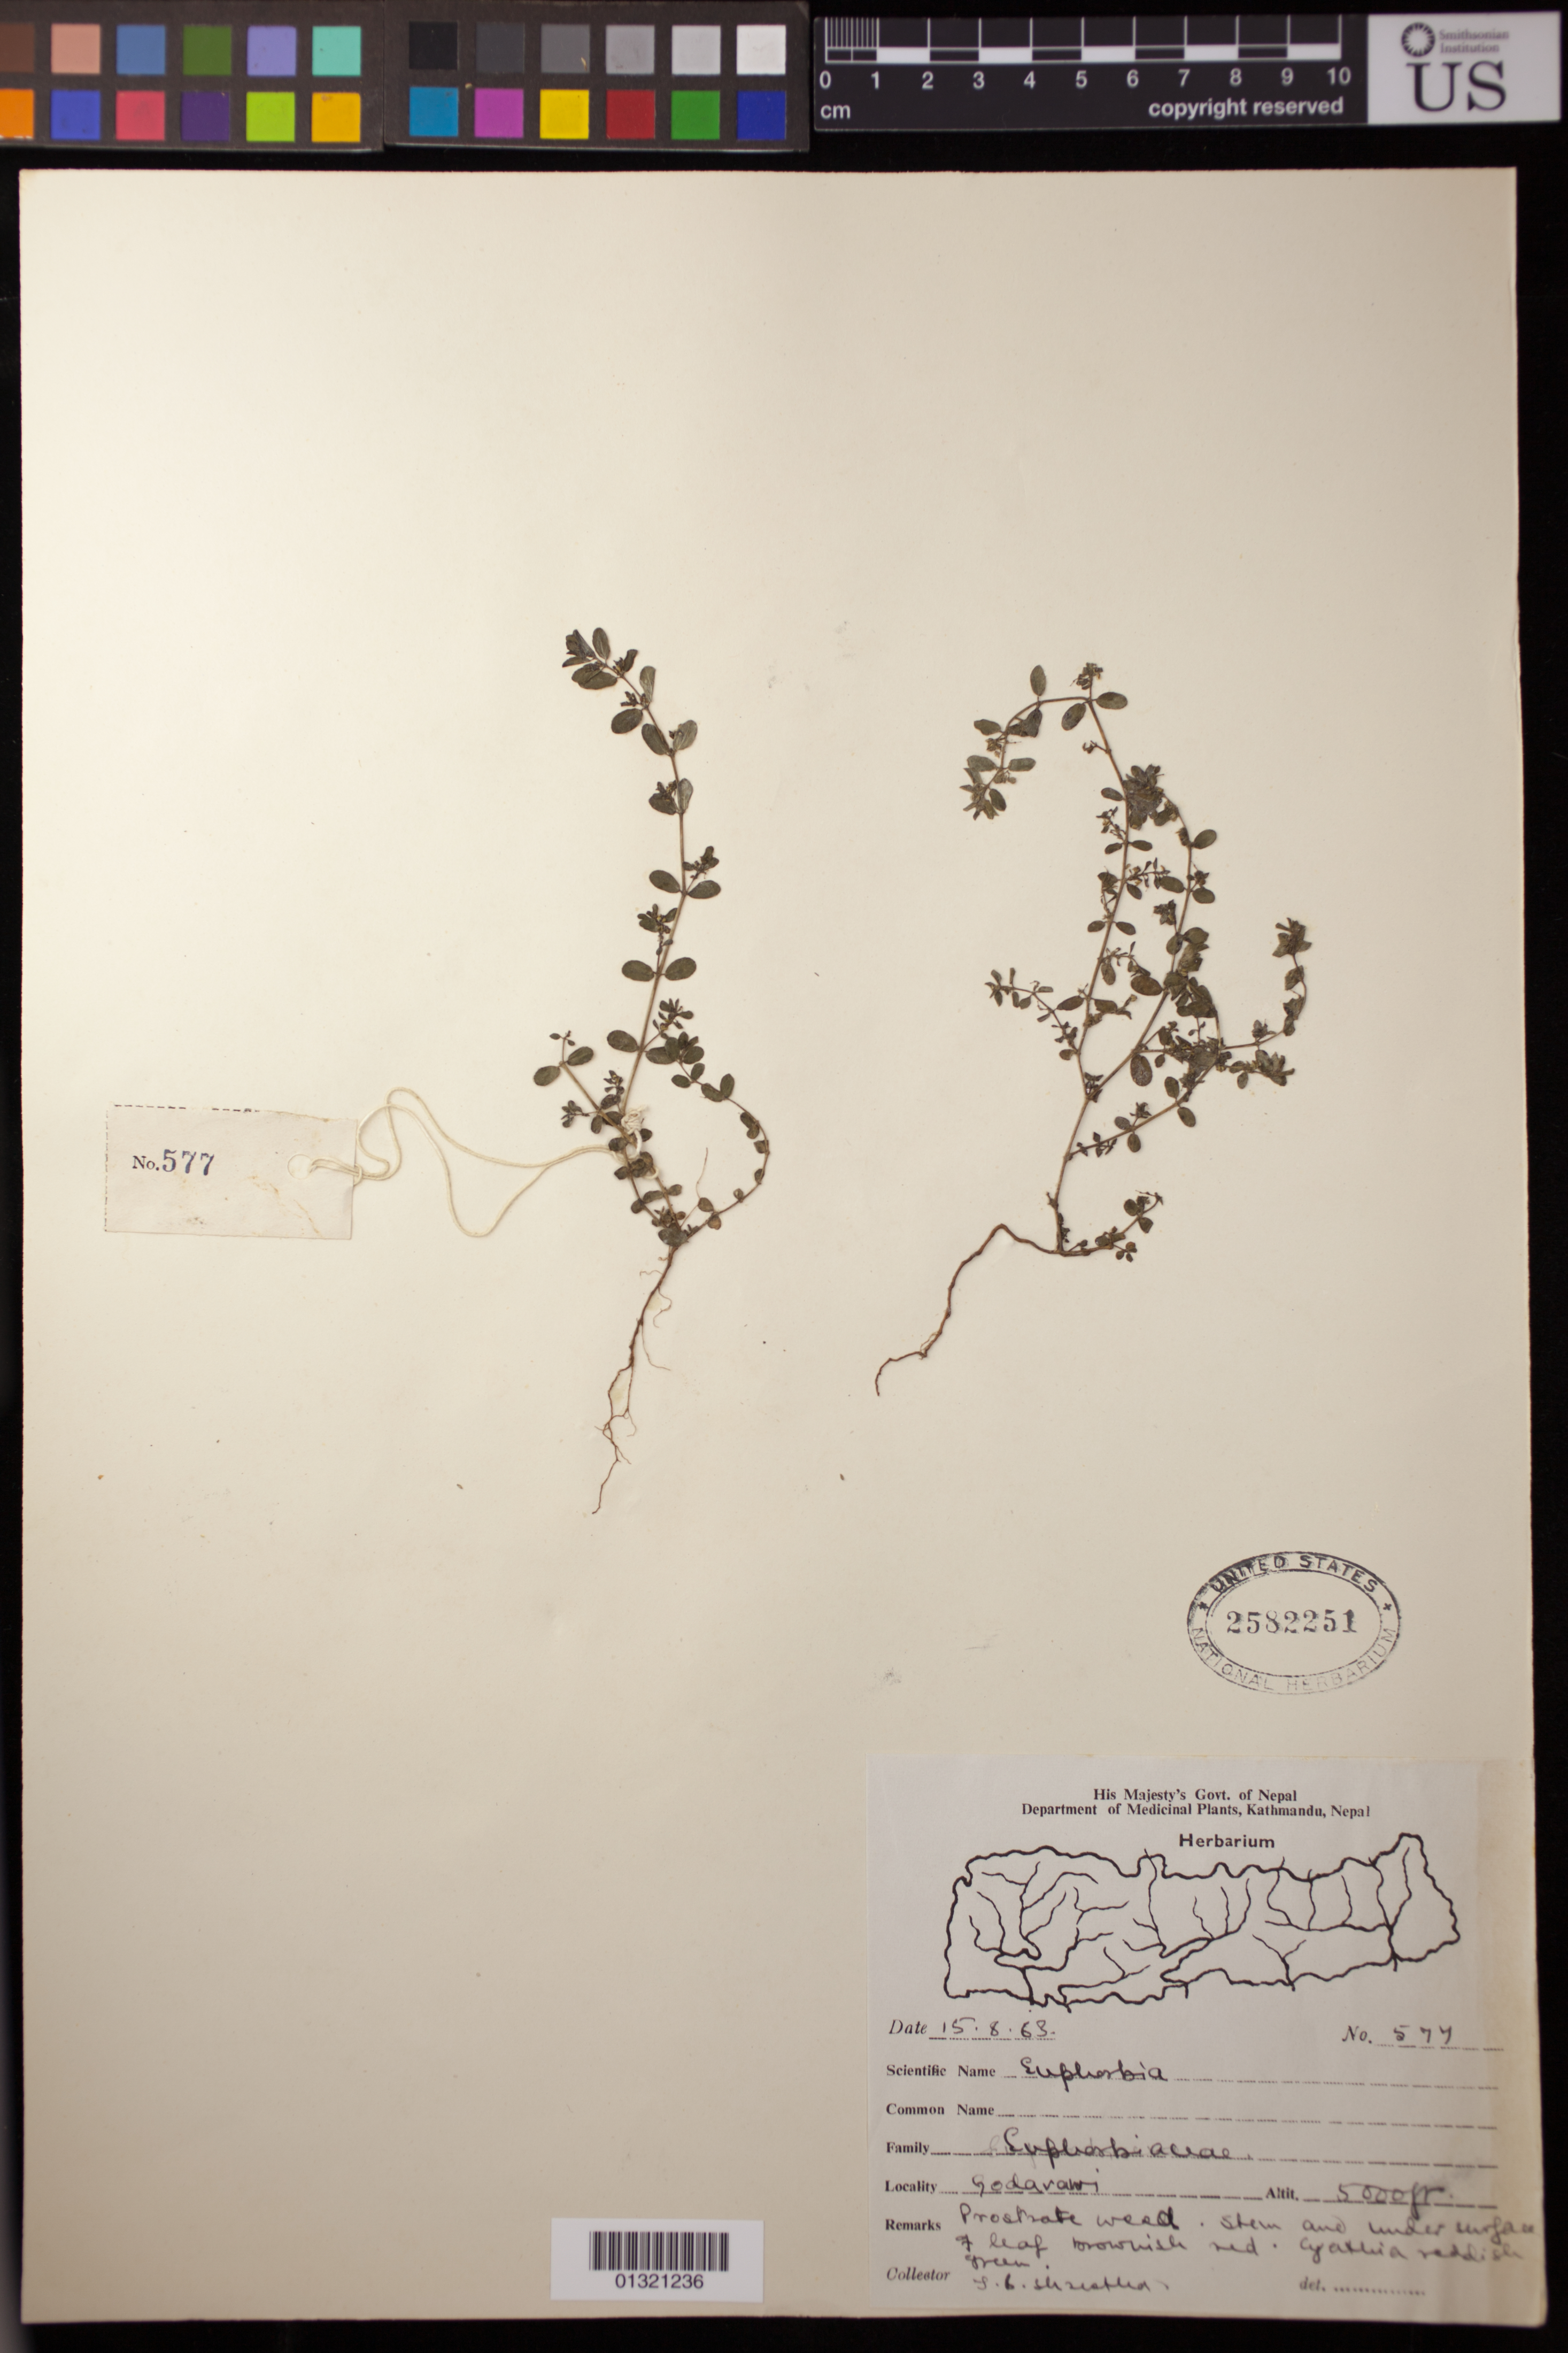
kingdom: Plantae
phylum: Tracheophyta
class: Magnoliopsida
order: Malpighiales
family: Euphorbiaceae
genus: Euphorbia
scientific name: Euphorbia sp.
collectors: T. B. Shrestha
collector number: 577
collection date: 1968-08-15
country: Nepal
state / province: Bagmati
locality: Godarawi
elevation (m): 1524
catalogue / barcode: US 2582251